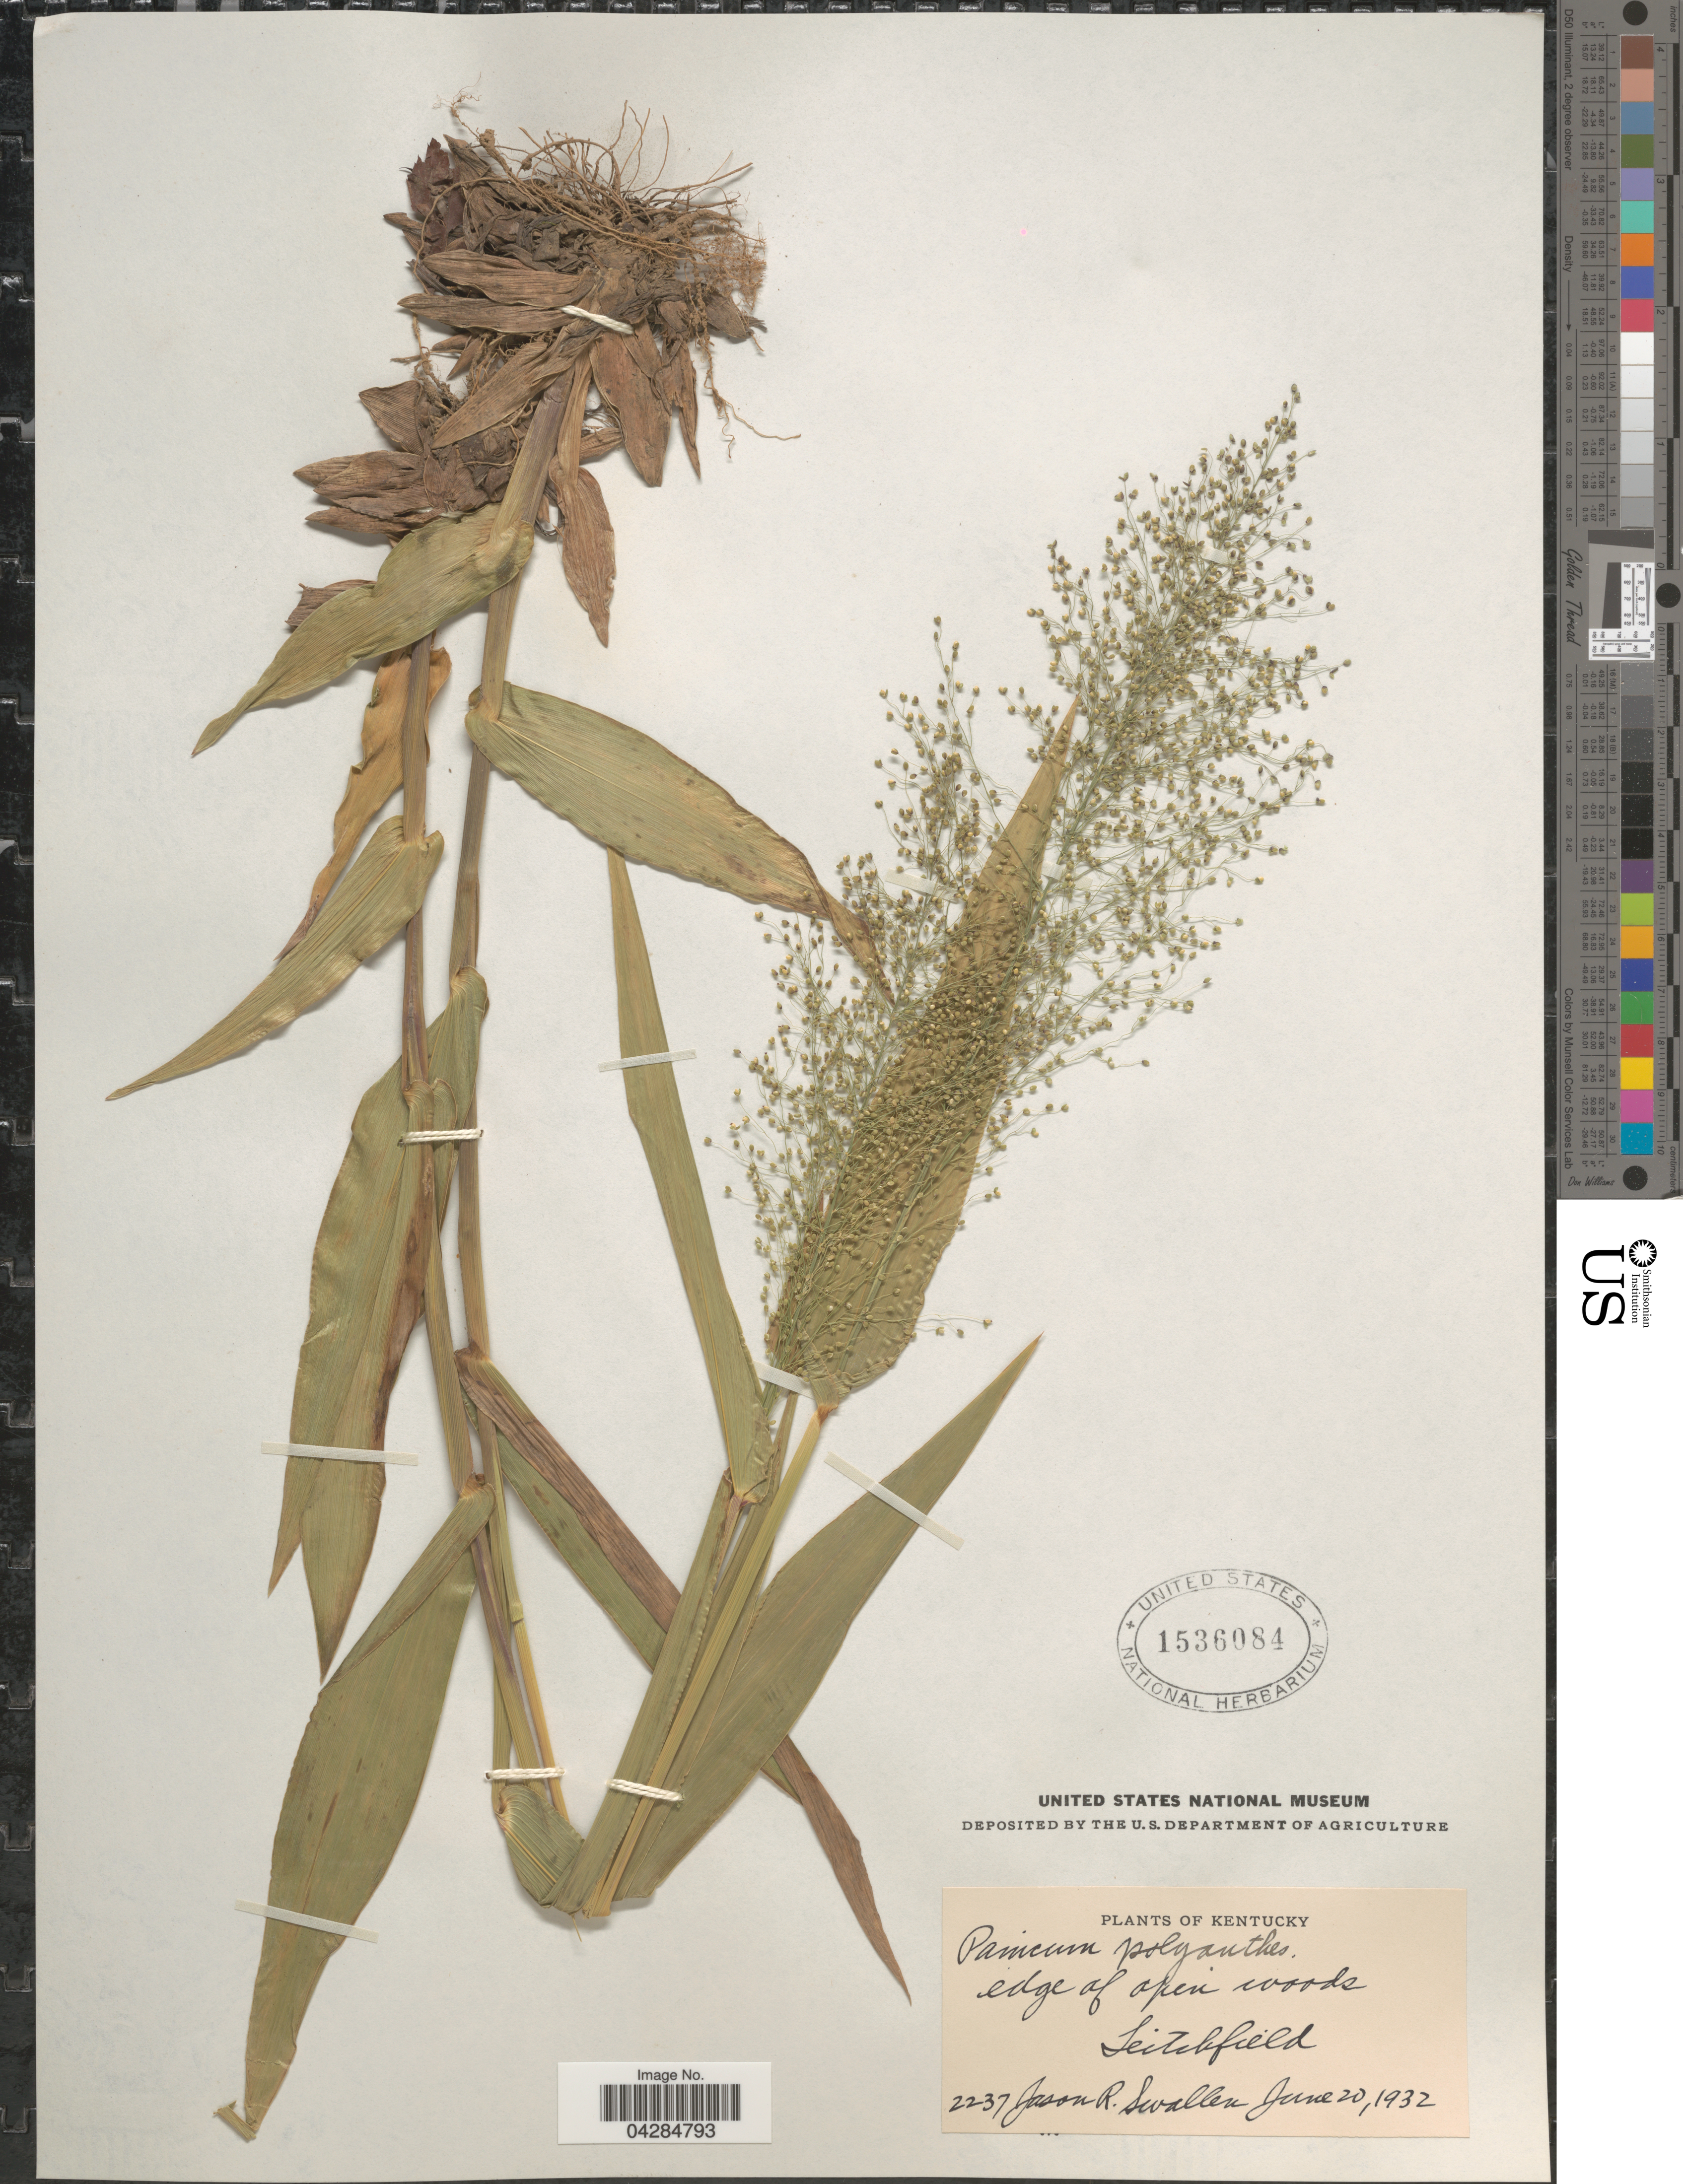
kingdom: Plantae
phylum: Tracheophyta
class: Liliopsida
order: Poales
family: Poaceae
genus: Dichanthelium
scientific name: Dichanthelium polyanthes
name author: (Schult.) Mohlenbr.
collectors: J. R. Swallen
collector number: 2237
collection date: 1932-06-20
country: United States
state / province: Kentucky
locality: Edge of open woods. Leitchfield.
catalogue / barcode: US 1536084